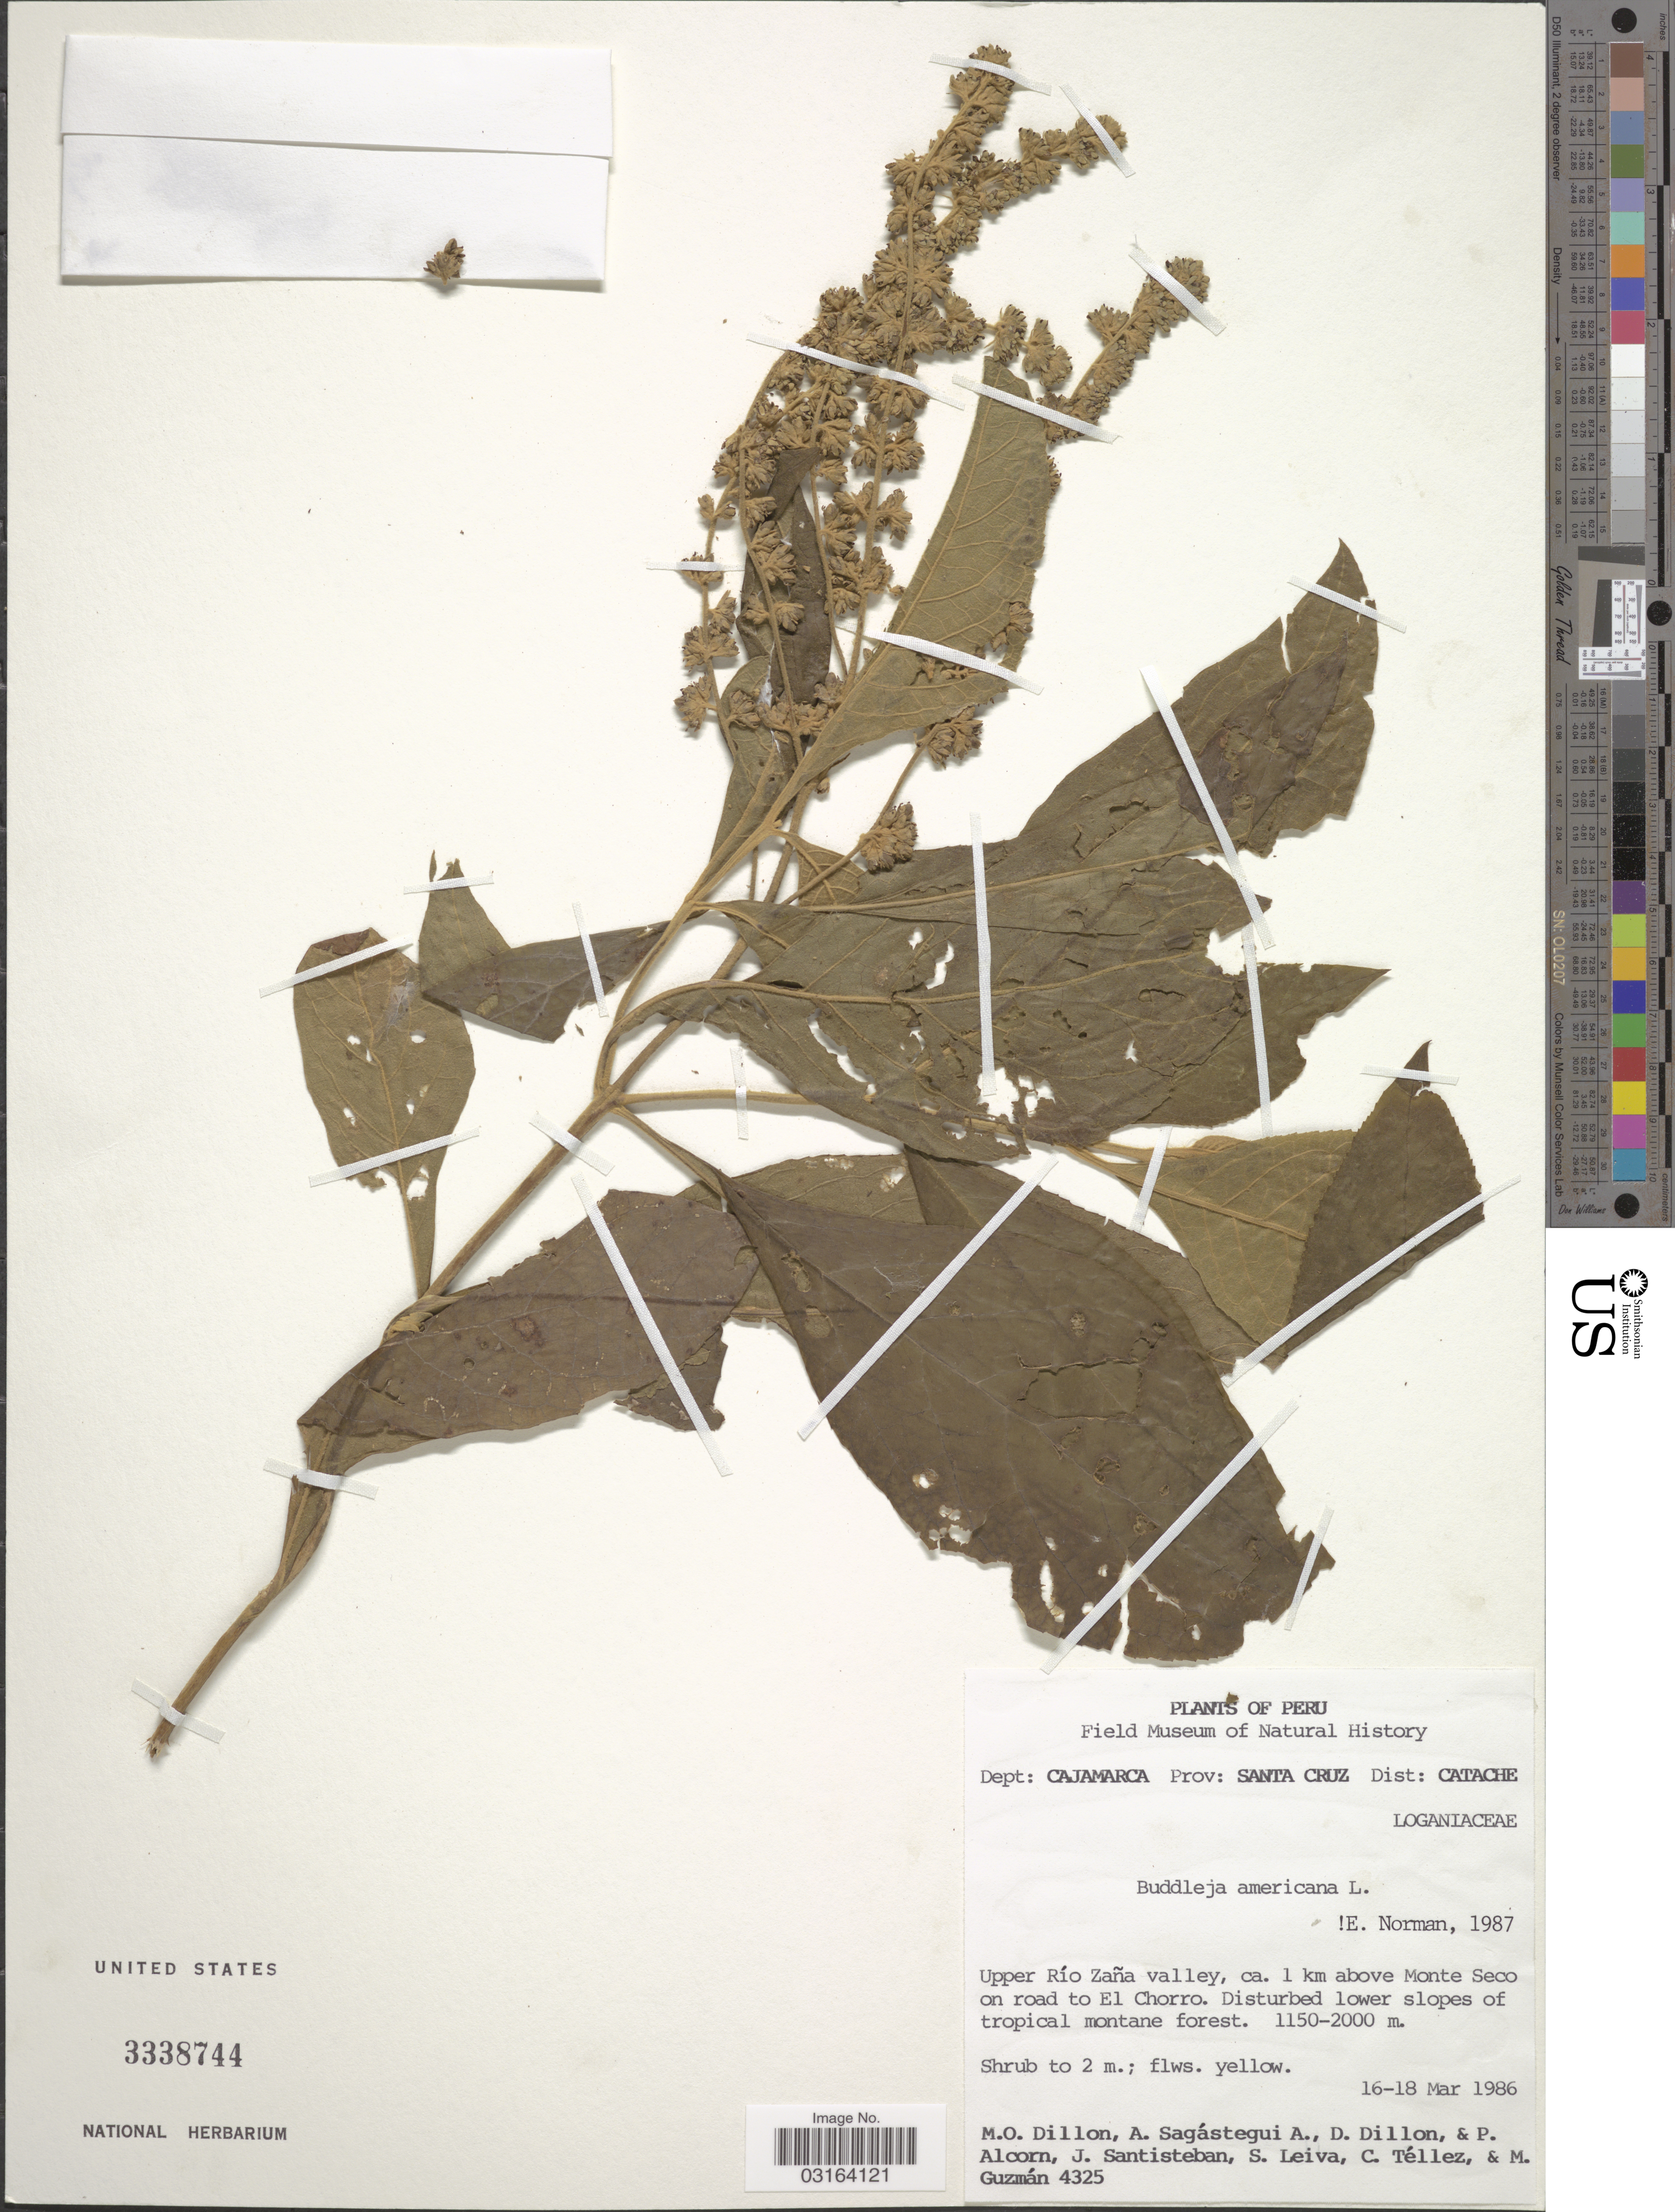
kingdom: Plantae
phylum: Tracheophyta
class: Magnoliopsida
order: Lamiales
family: Scrophulariaceae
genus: Buddleja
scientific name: Buddleja americana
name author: L.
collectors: M. O. Dillon, A. Sagastegui, D. Dillon, P. Alcorn & et al.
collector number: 4325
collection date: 1986-03-16/1986-03-18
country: Peru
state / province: Cajamarca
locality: Dept. Cajamarca, Prov: Santa Cruz, Dist: Catache. Upper Río Zaña valley, ca. 1 km above Monte Seco on road to El Chorro.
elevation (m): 1150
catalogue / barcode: US 3338744